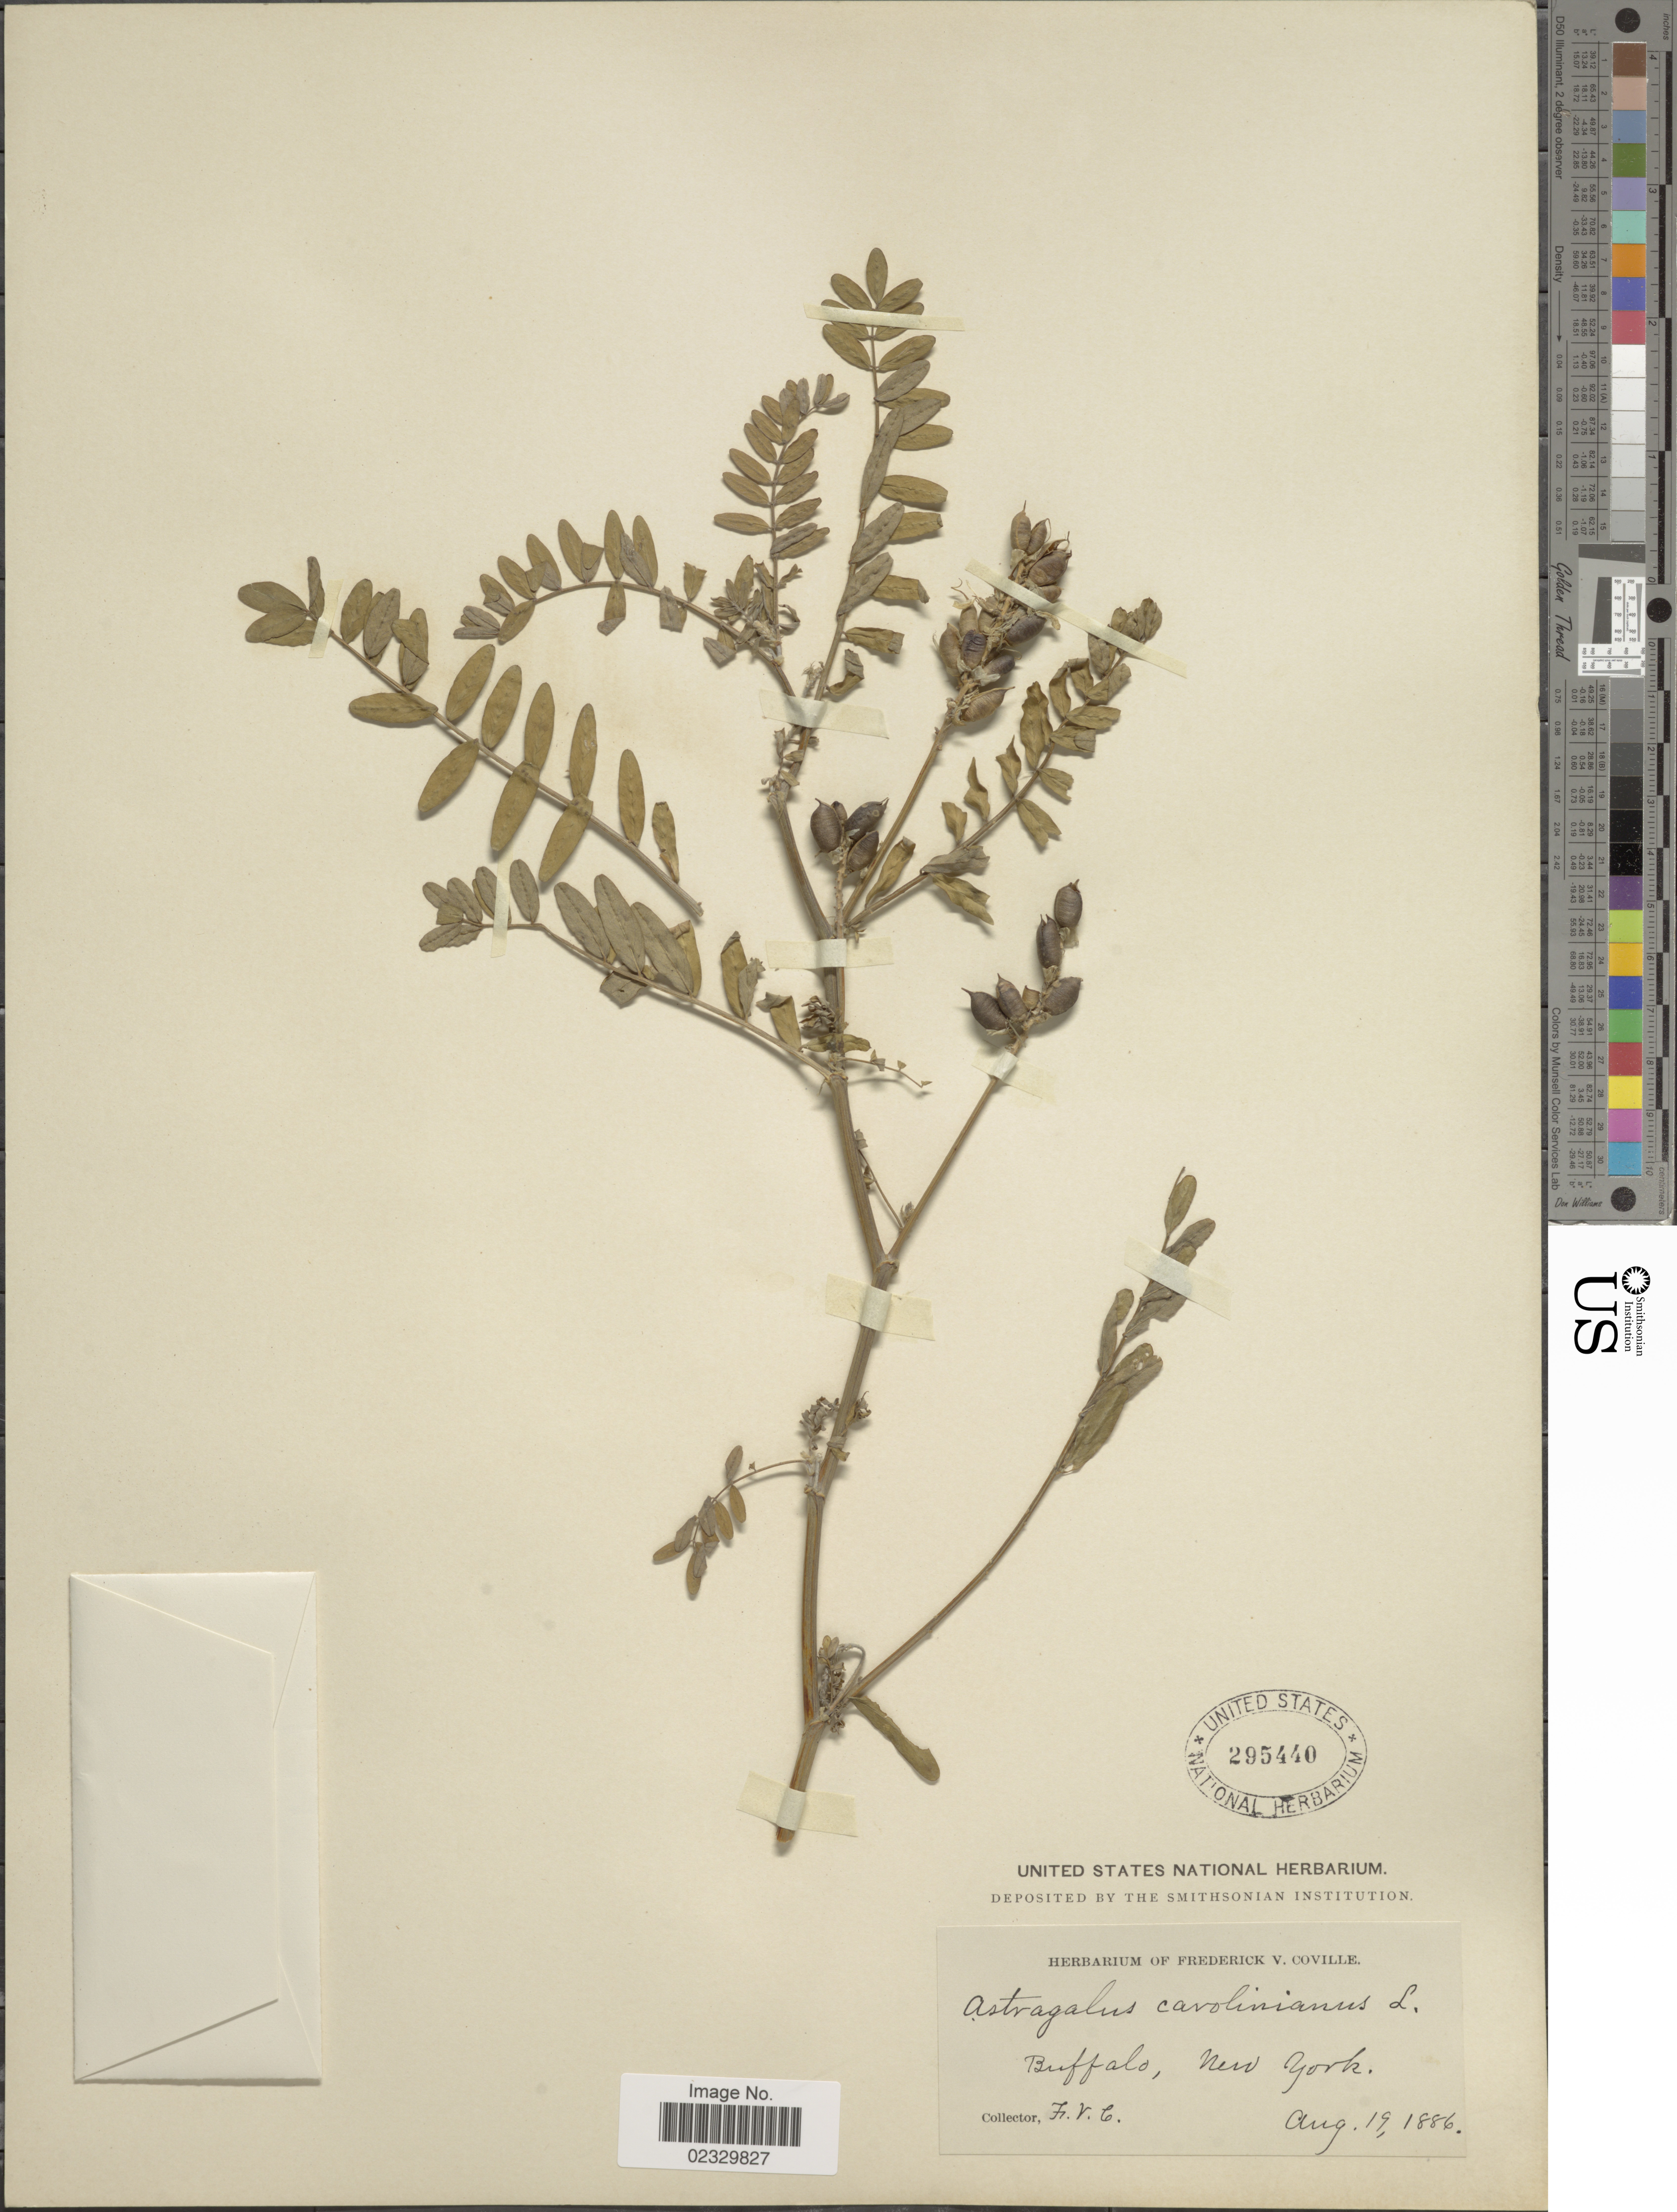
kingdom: Plantae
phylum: Tracheophyta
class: Magnoliopsida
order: Fabales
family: Fabaceae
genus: Astragalus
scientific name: Astragalus canadensis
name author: L.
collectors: F. V. Coville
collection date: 1886-08-19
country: United States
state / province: New York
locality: Buffalo, New York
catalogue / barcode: US 295440